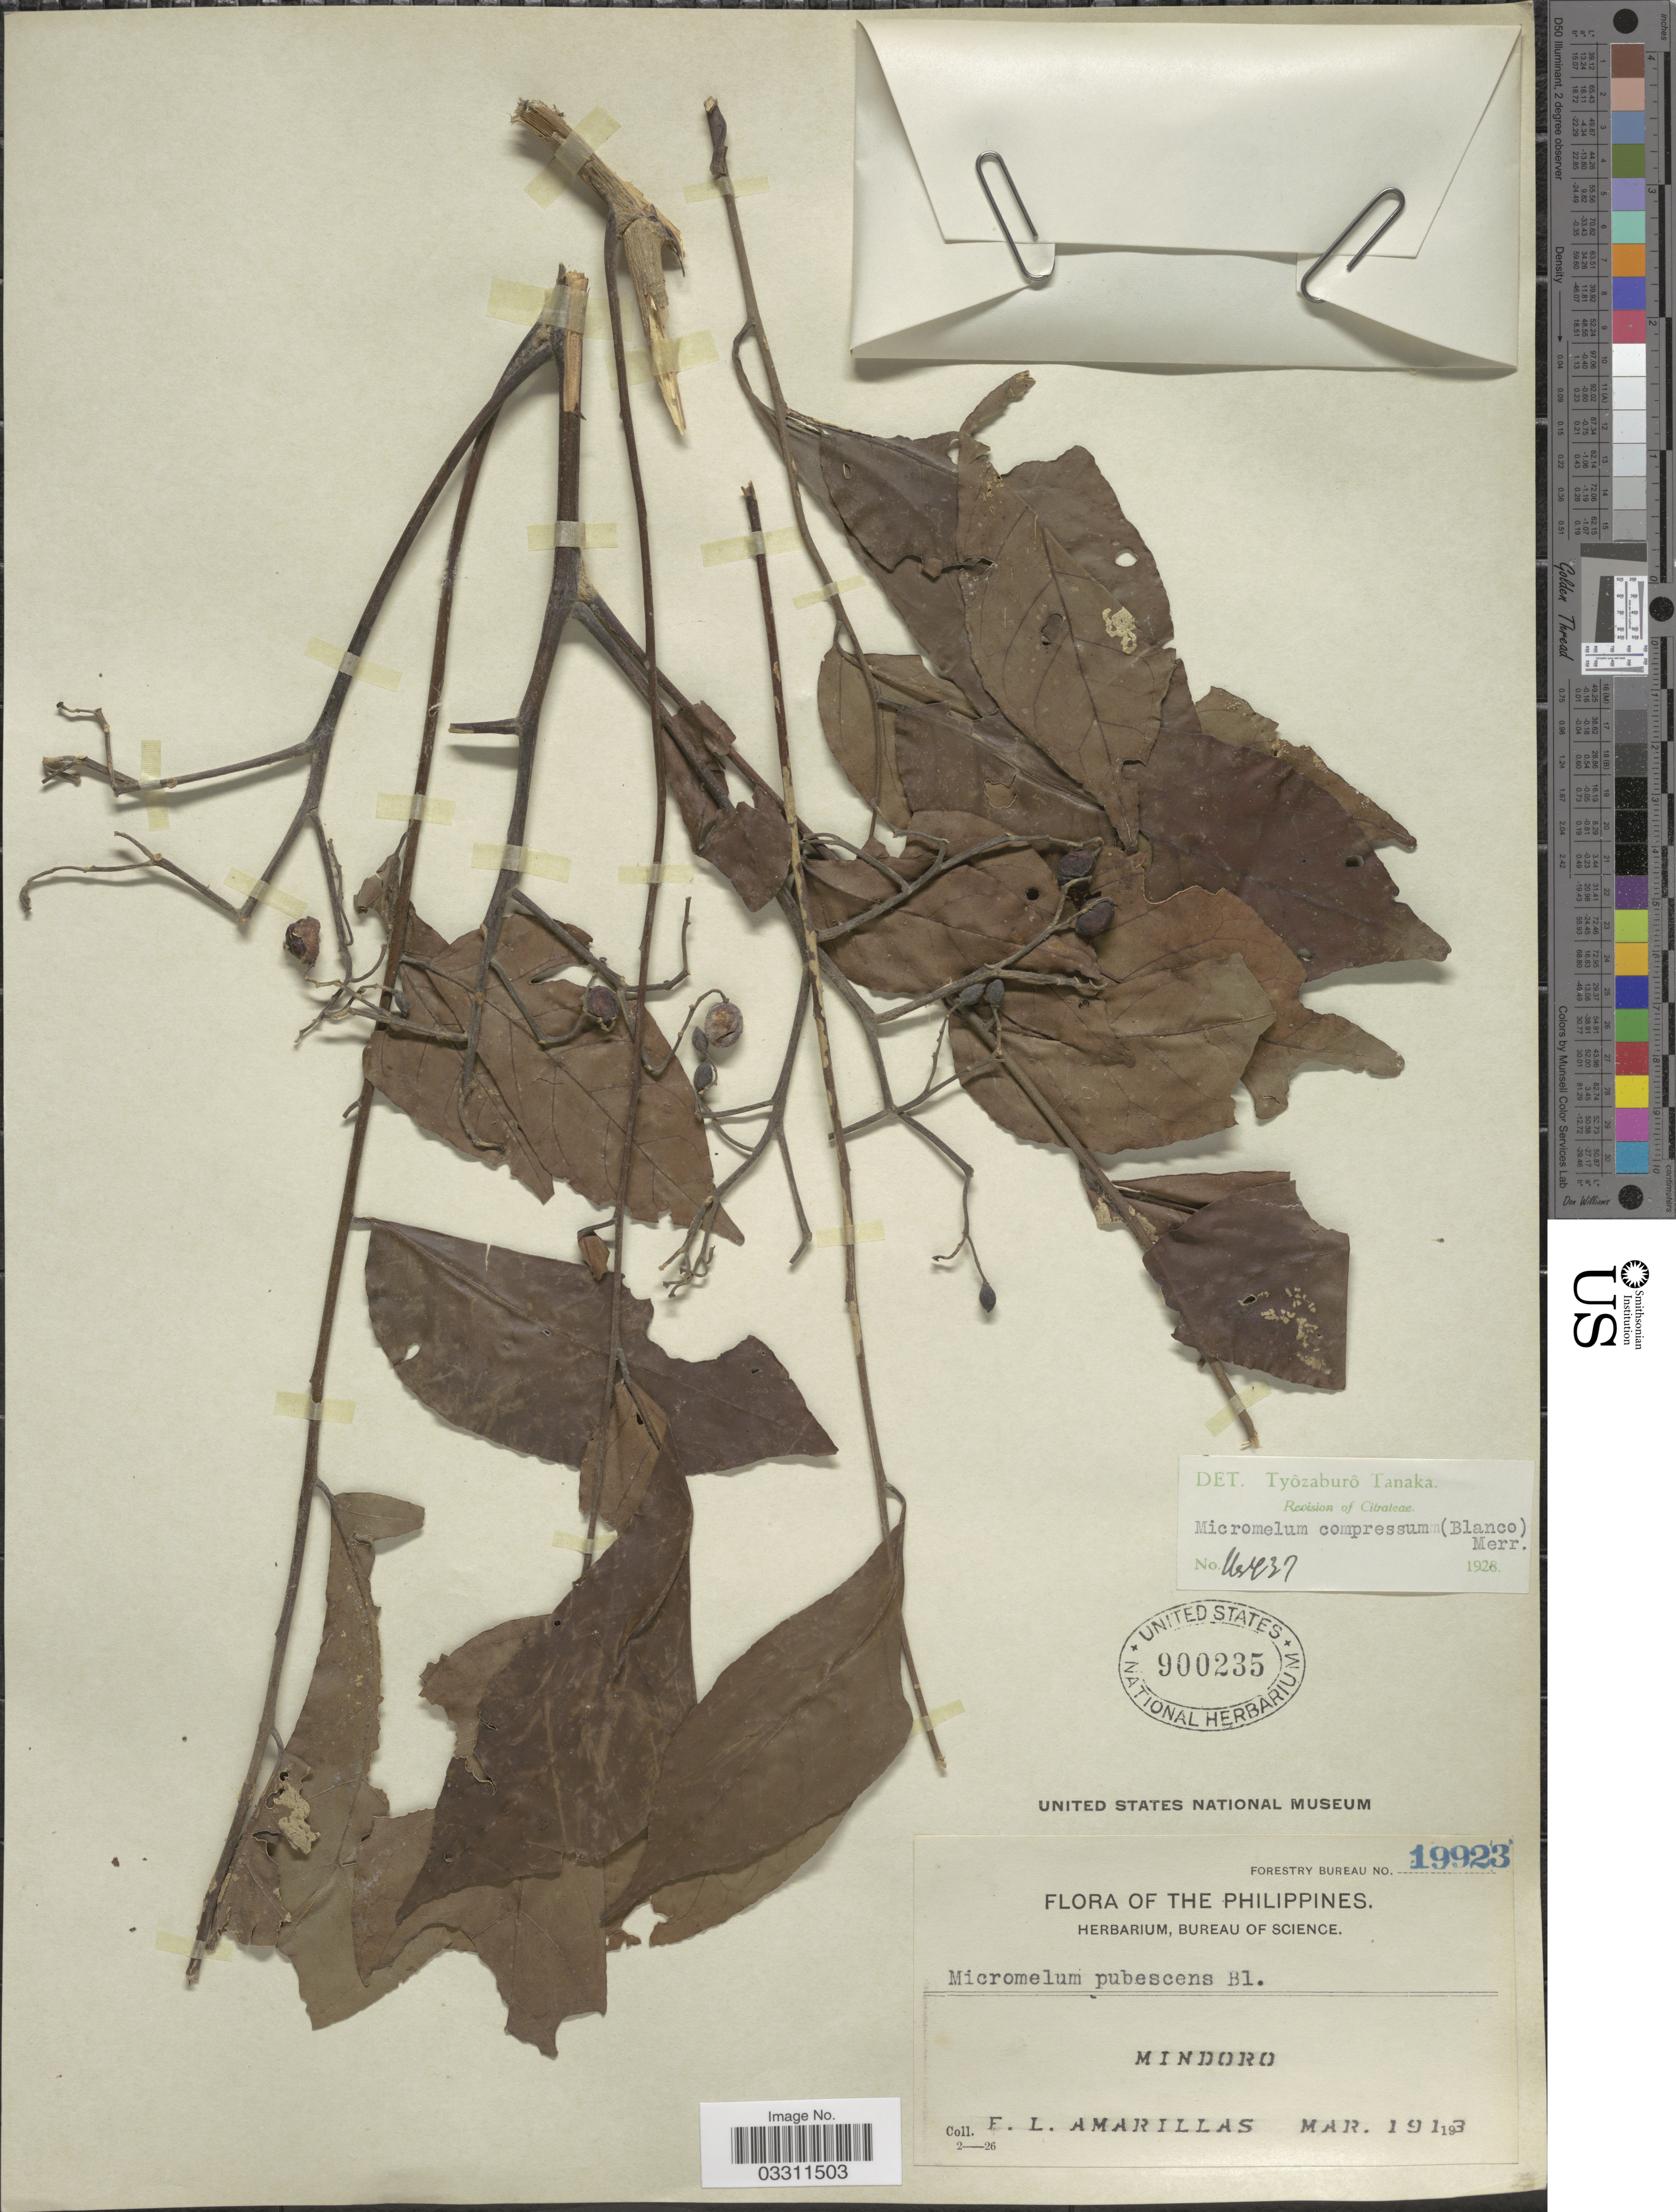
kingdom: Plantae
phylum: Tracheophyta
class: Magnoliopsida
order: Sapindales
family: Rutaceae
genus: Micromelum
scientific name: Micromelum compressum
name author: (Blanco) Merr.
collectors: F. Amarillas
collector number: Forestry Bureau 19923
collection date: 1913-03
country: Philippines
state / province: Mimaropa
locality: Mindoro.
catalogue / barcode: US 900235